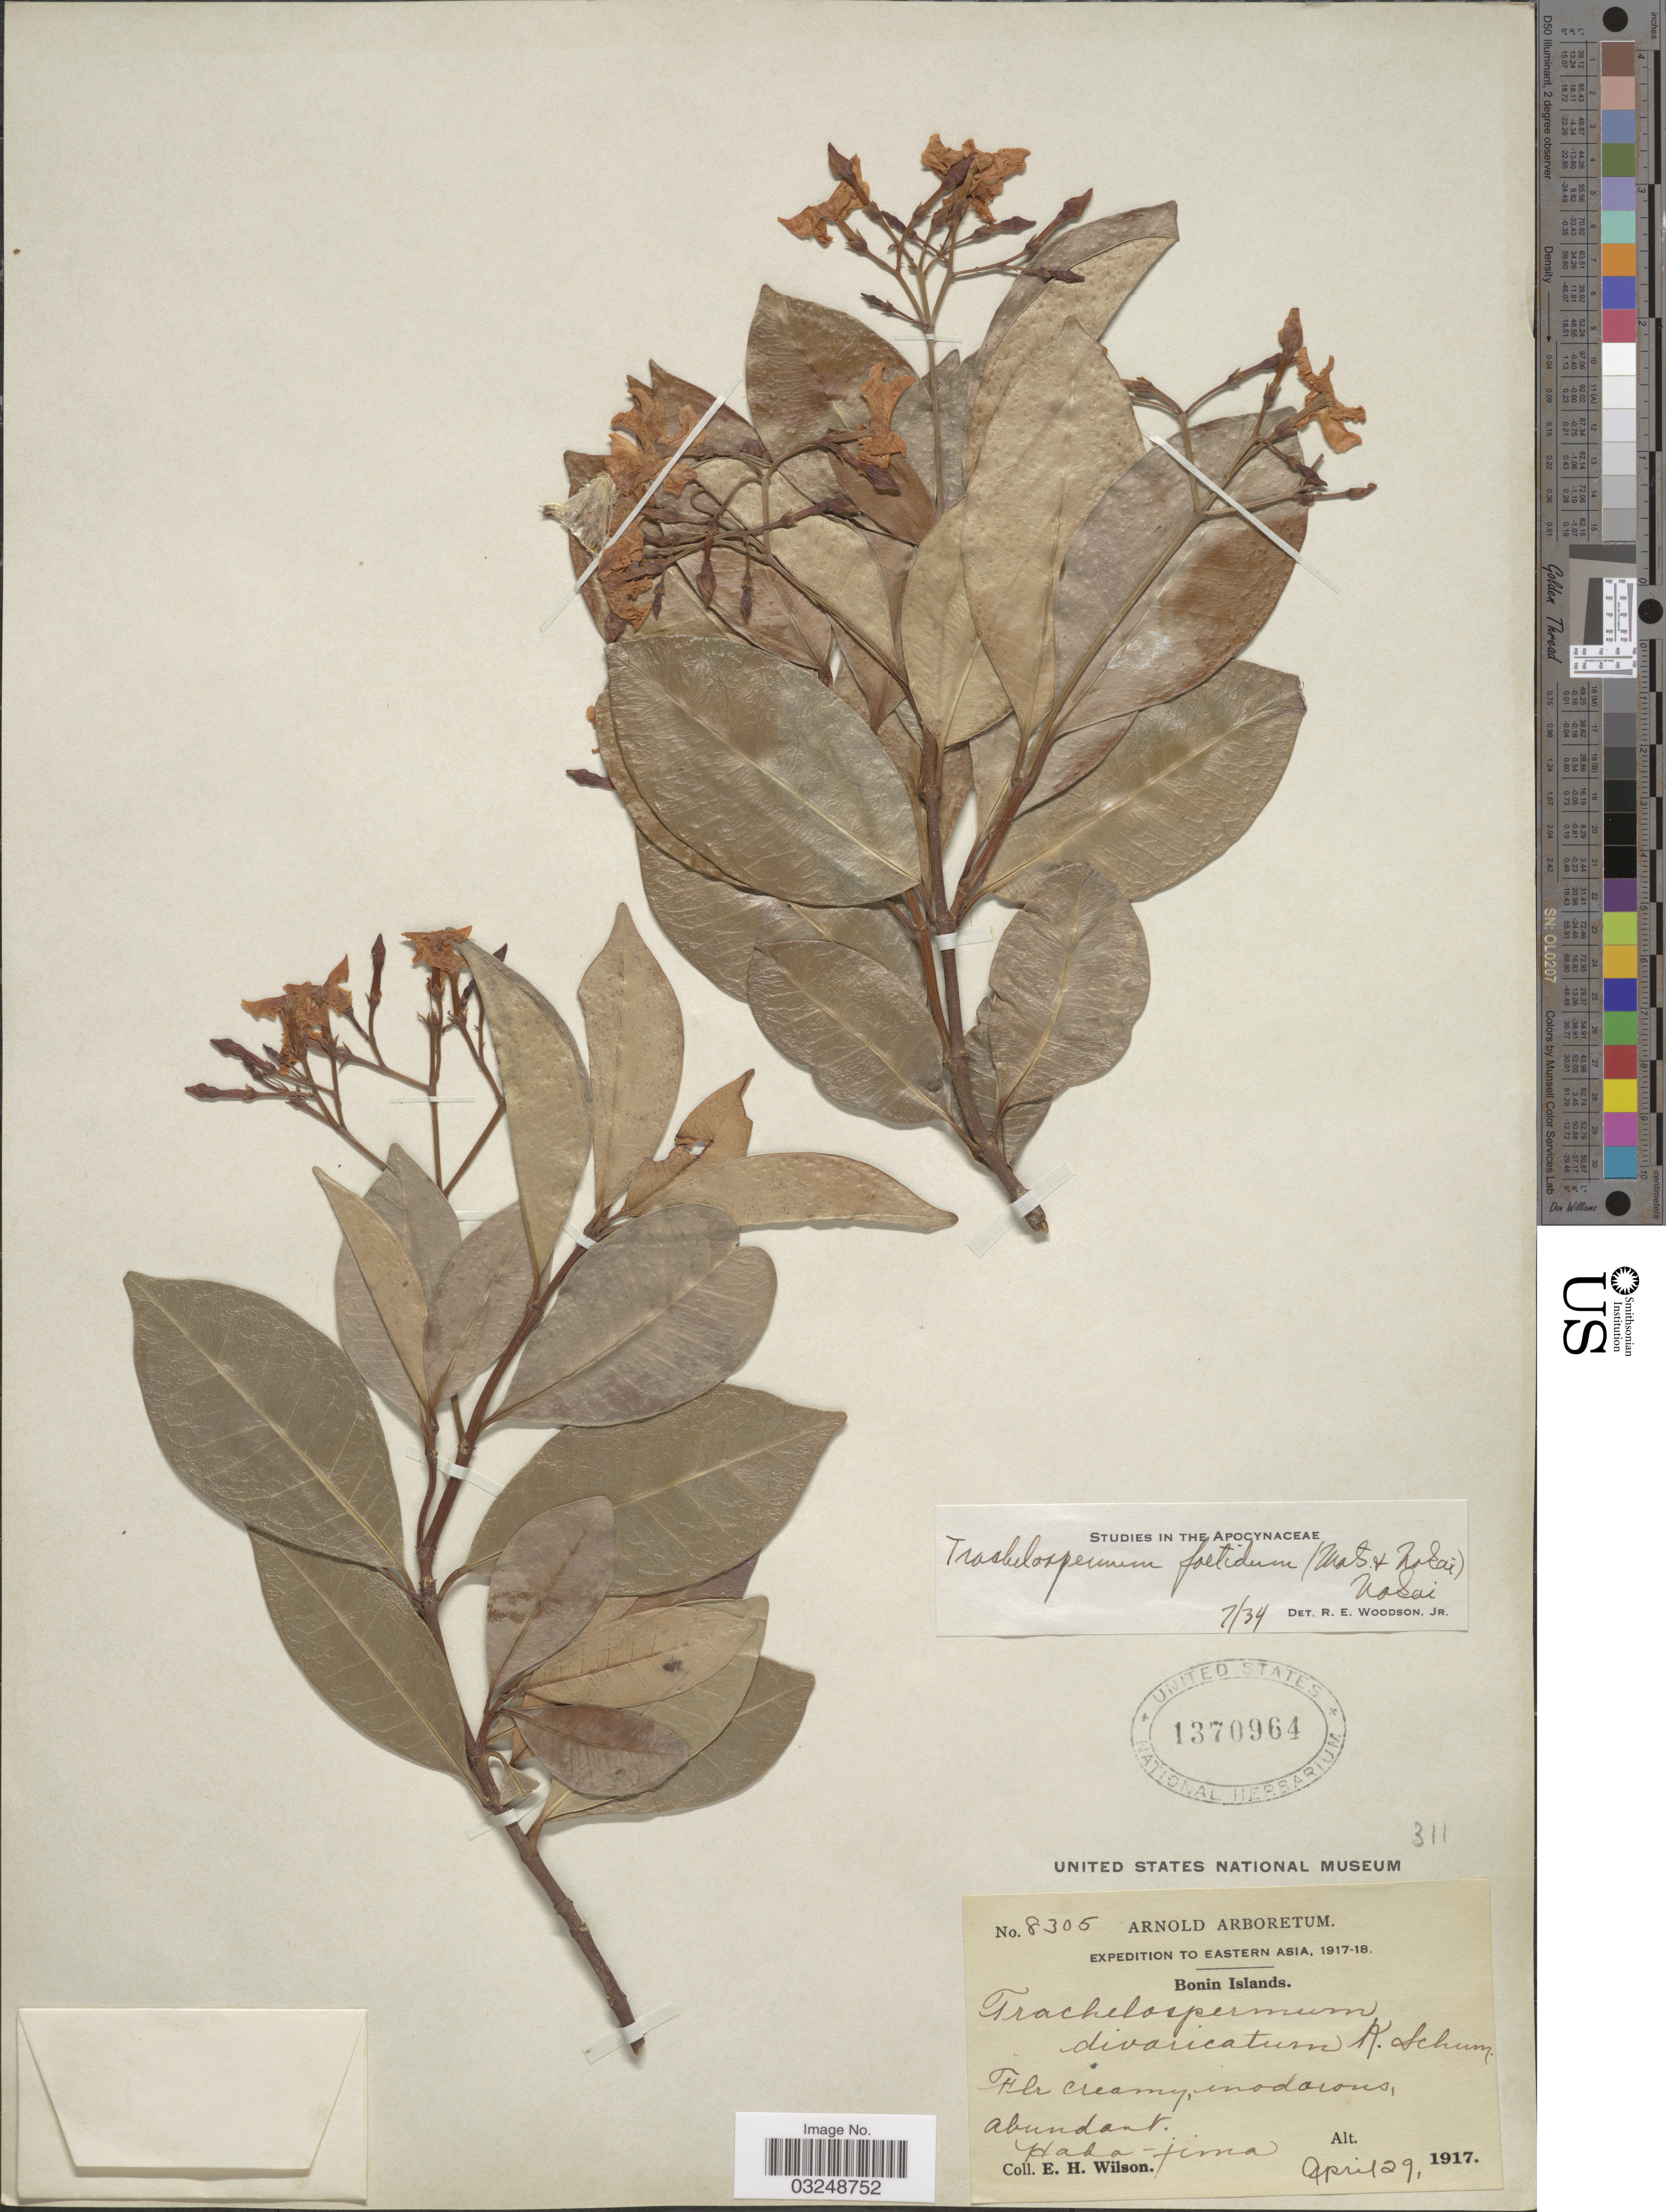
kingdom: Plantae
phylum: Tracheophyta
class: Magnoliopsida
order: Gentianales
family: Apocynaceae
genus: Trachelospermum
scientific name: Trachelospermum foetidum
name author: (Matsum. & Nakai) Nakai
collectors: E. Wilson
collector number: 8305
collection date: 1917-04-29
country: Japan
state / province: Tokyo, Federal City of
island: Bonin Islands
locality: Eastern Asia, Bonin Islands. Haka-jima.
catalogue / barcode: US 1370964